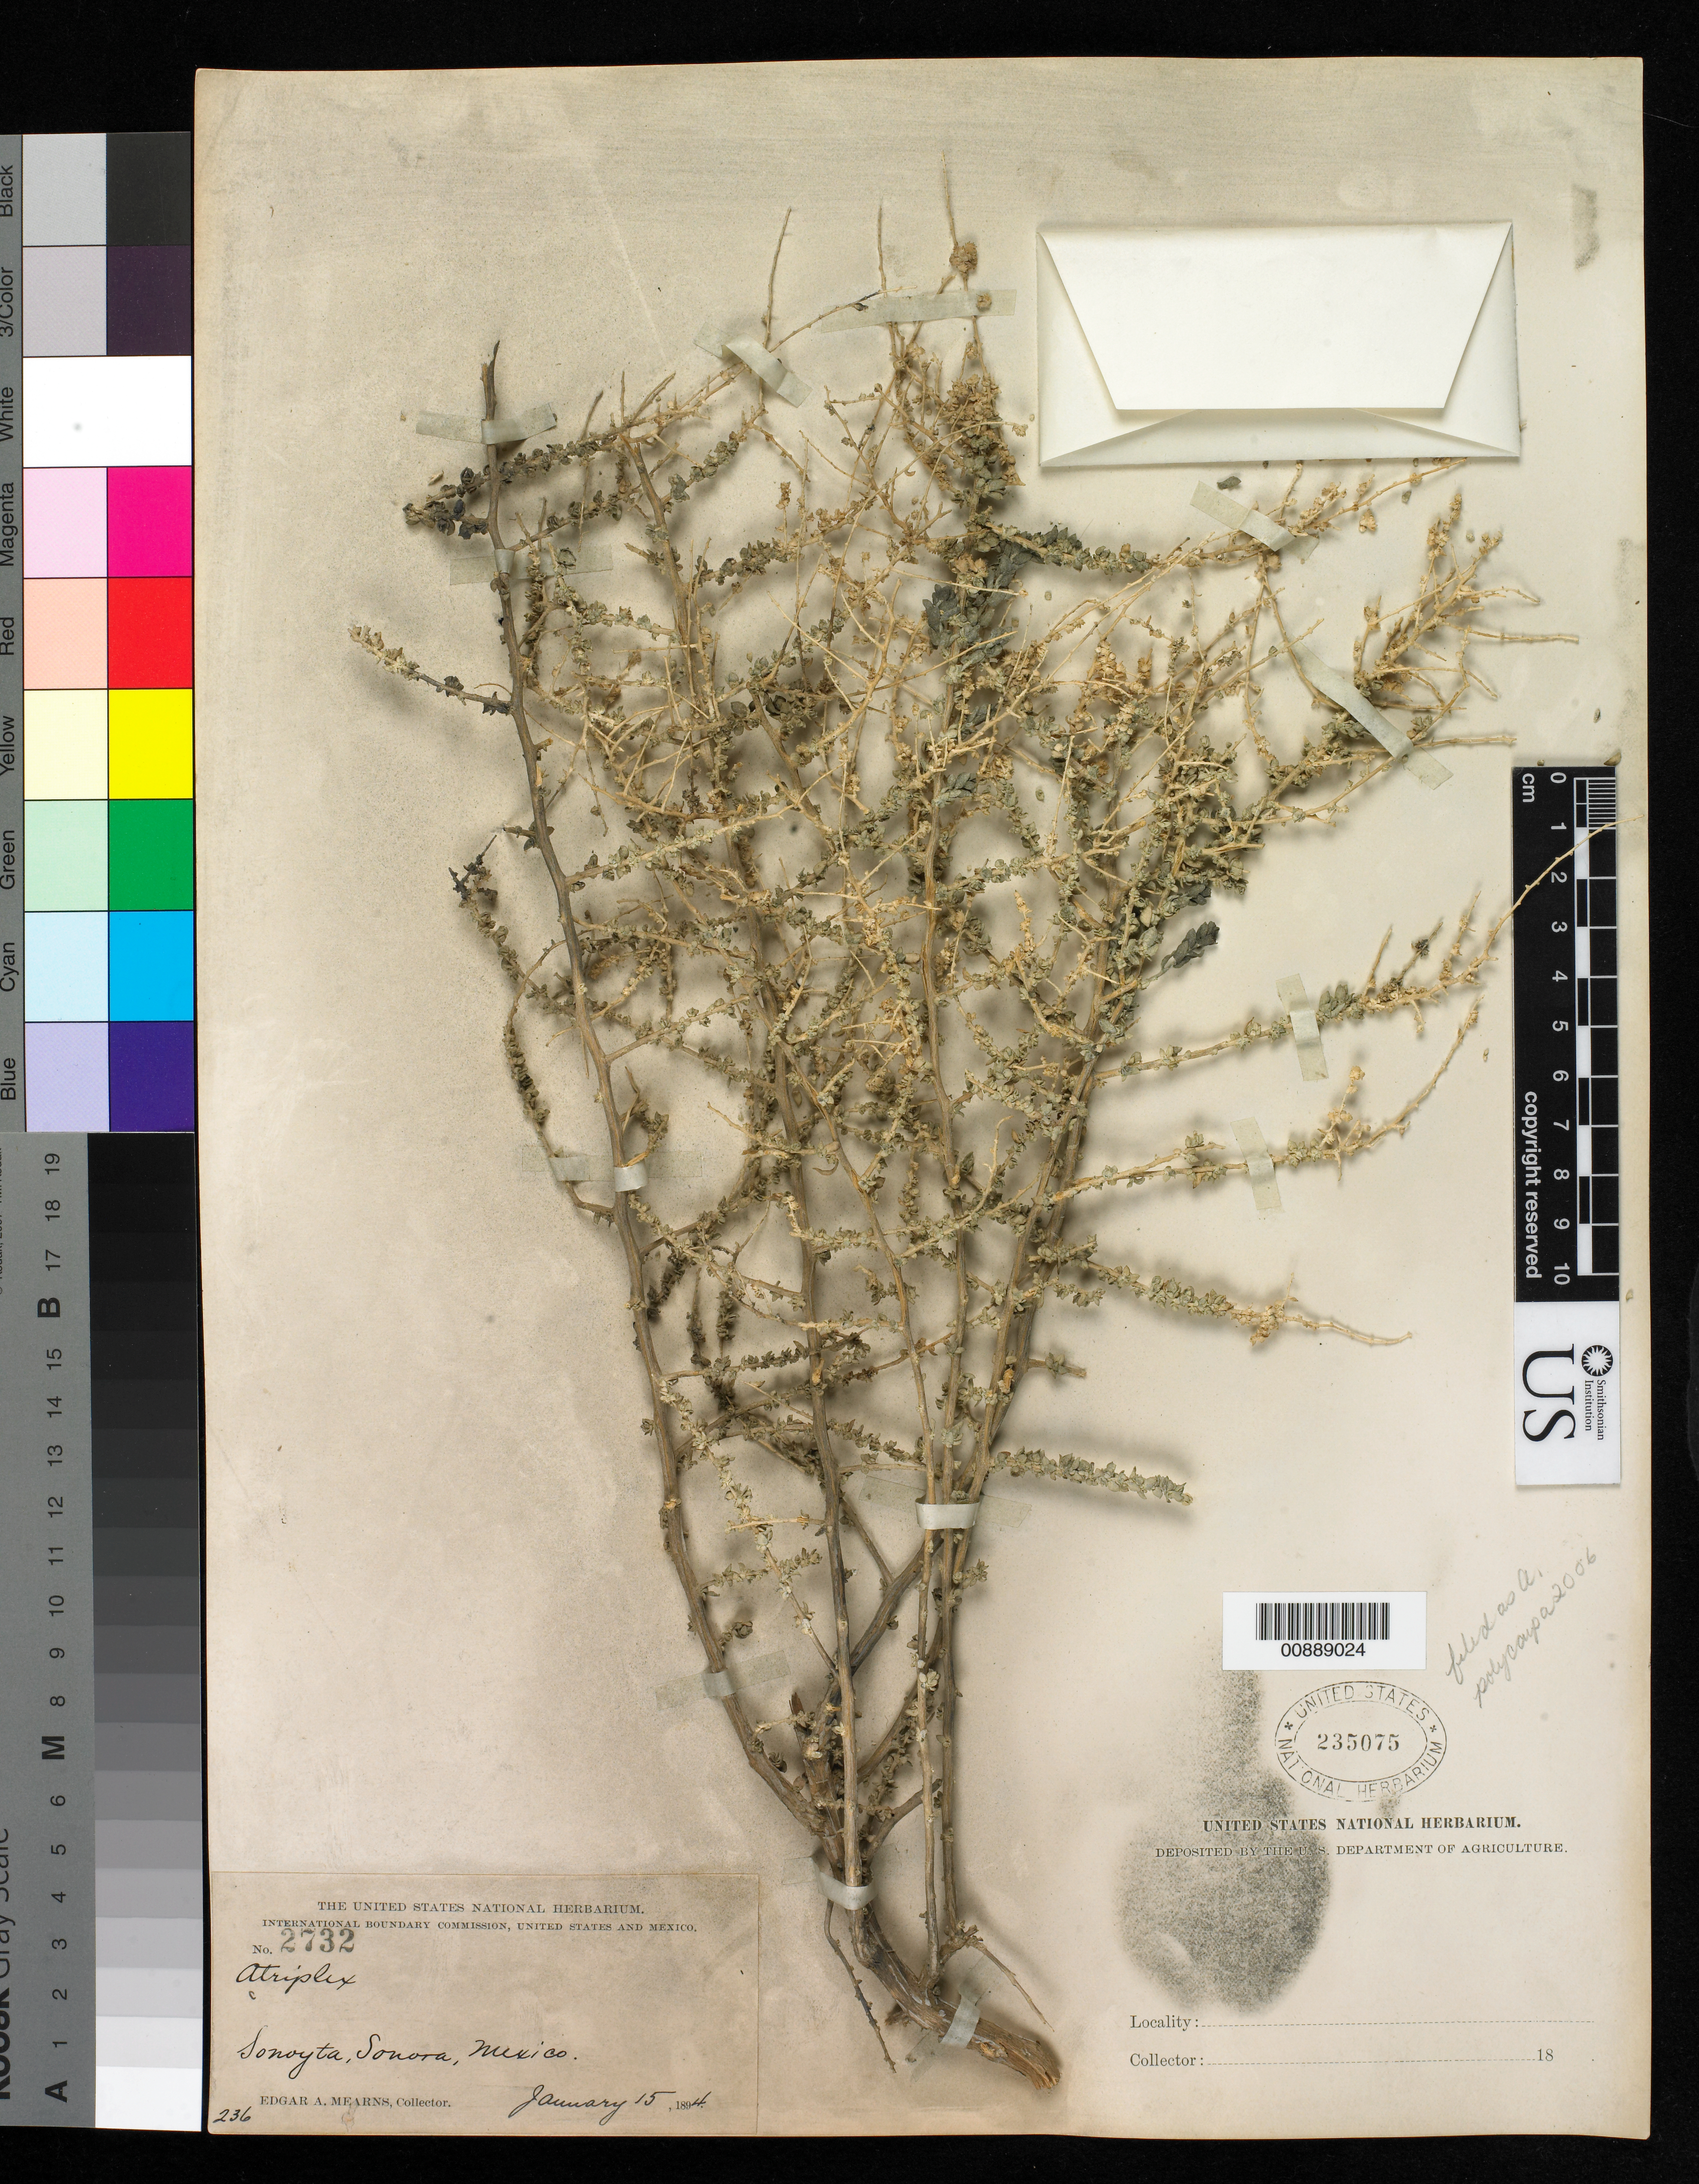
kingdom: Plantae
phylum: Tracheophyta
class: Magnoliopsida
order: Caryophyllales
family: Amaranthaceae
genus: Atriplex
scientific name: Atriplex polycarpa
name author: (Torr.) S. Watson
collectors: E. A. Mearns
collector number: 2732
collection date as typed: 15 Jan 1894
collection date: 1894-01-15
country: Mexico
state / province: Sonora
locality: Sonoyta, Sonora.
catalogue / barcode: US 235075